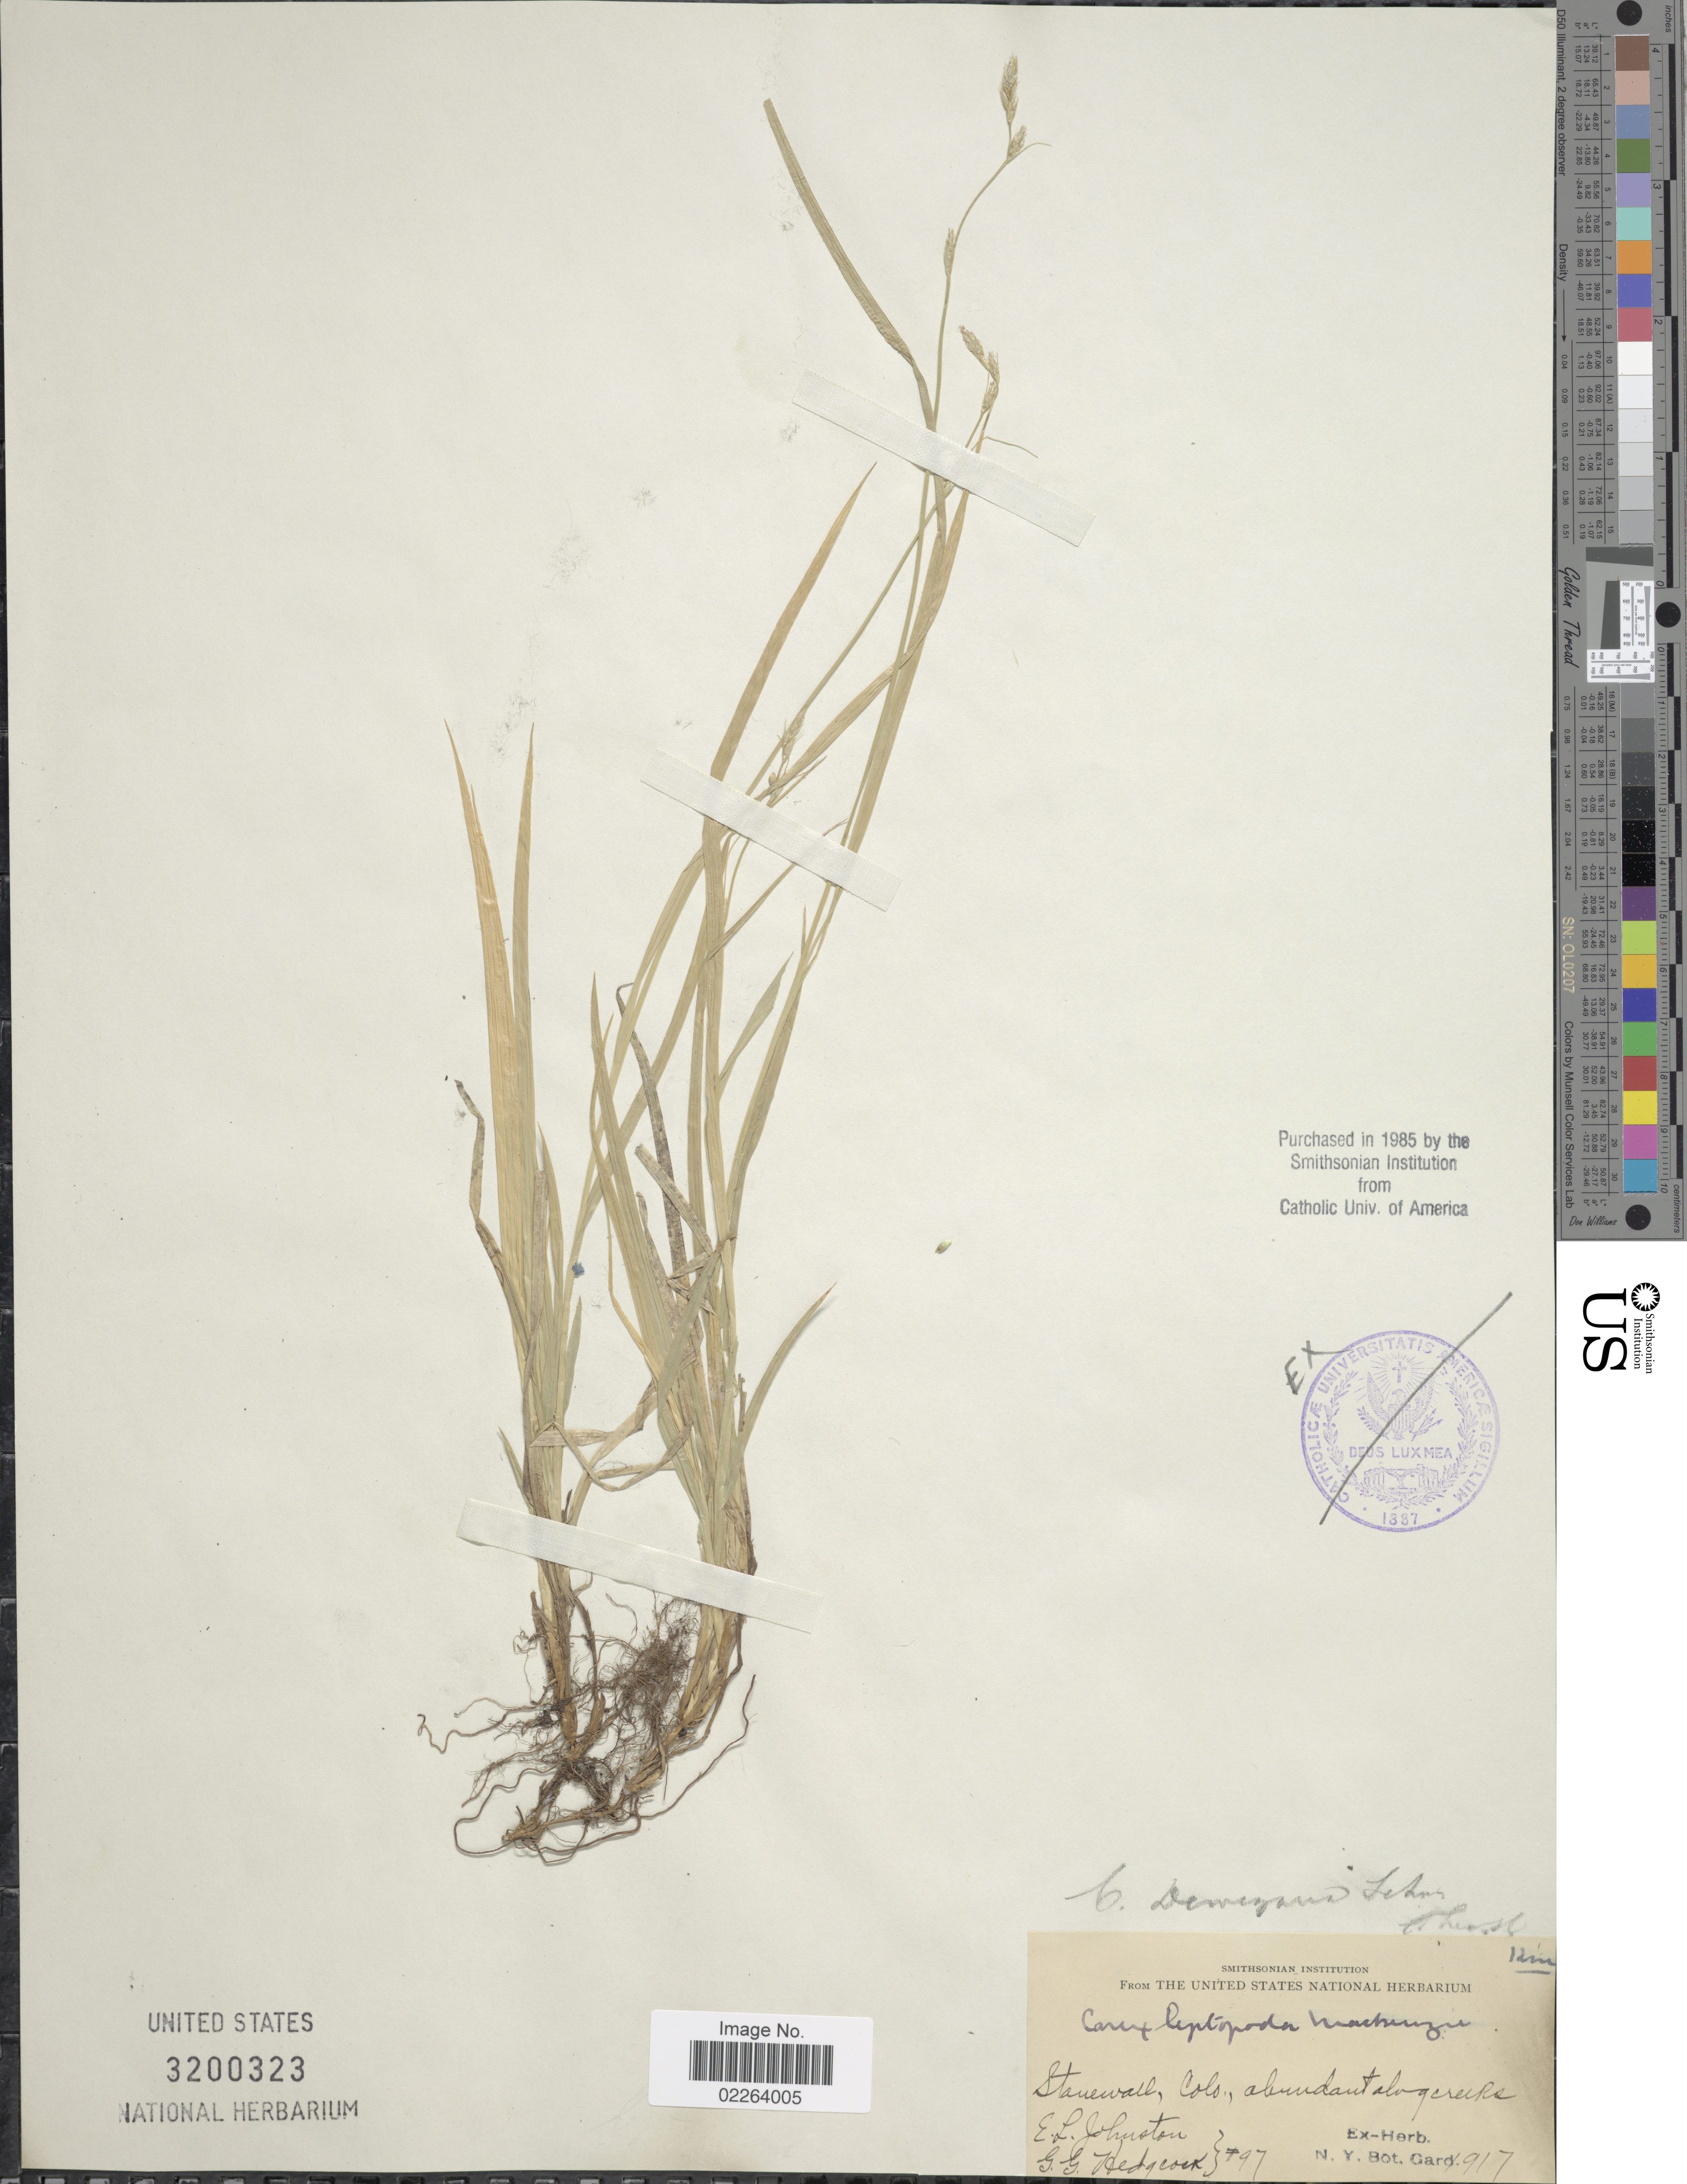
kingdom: Plantae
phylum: Tracheophyta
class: Liliopsida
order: Poales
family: Cyperaceae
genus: Carex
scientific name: Carex deweyana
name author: Schwein.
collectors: E. L. Johnston & G. Hedgcock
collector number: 97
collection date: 1917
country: United States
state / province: Colorado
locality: Stanewall., abundant along creek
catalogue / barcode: US 3200323